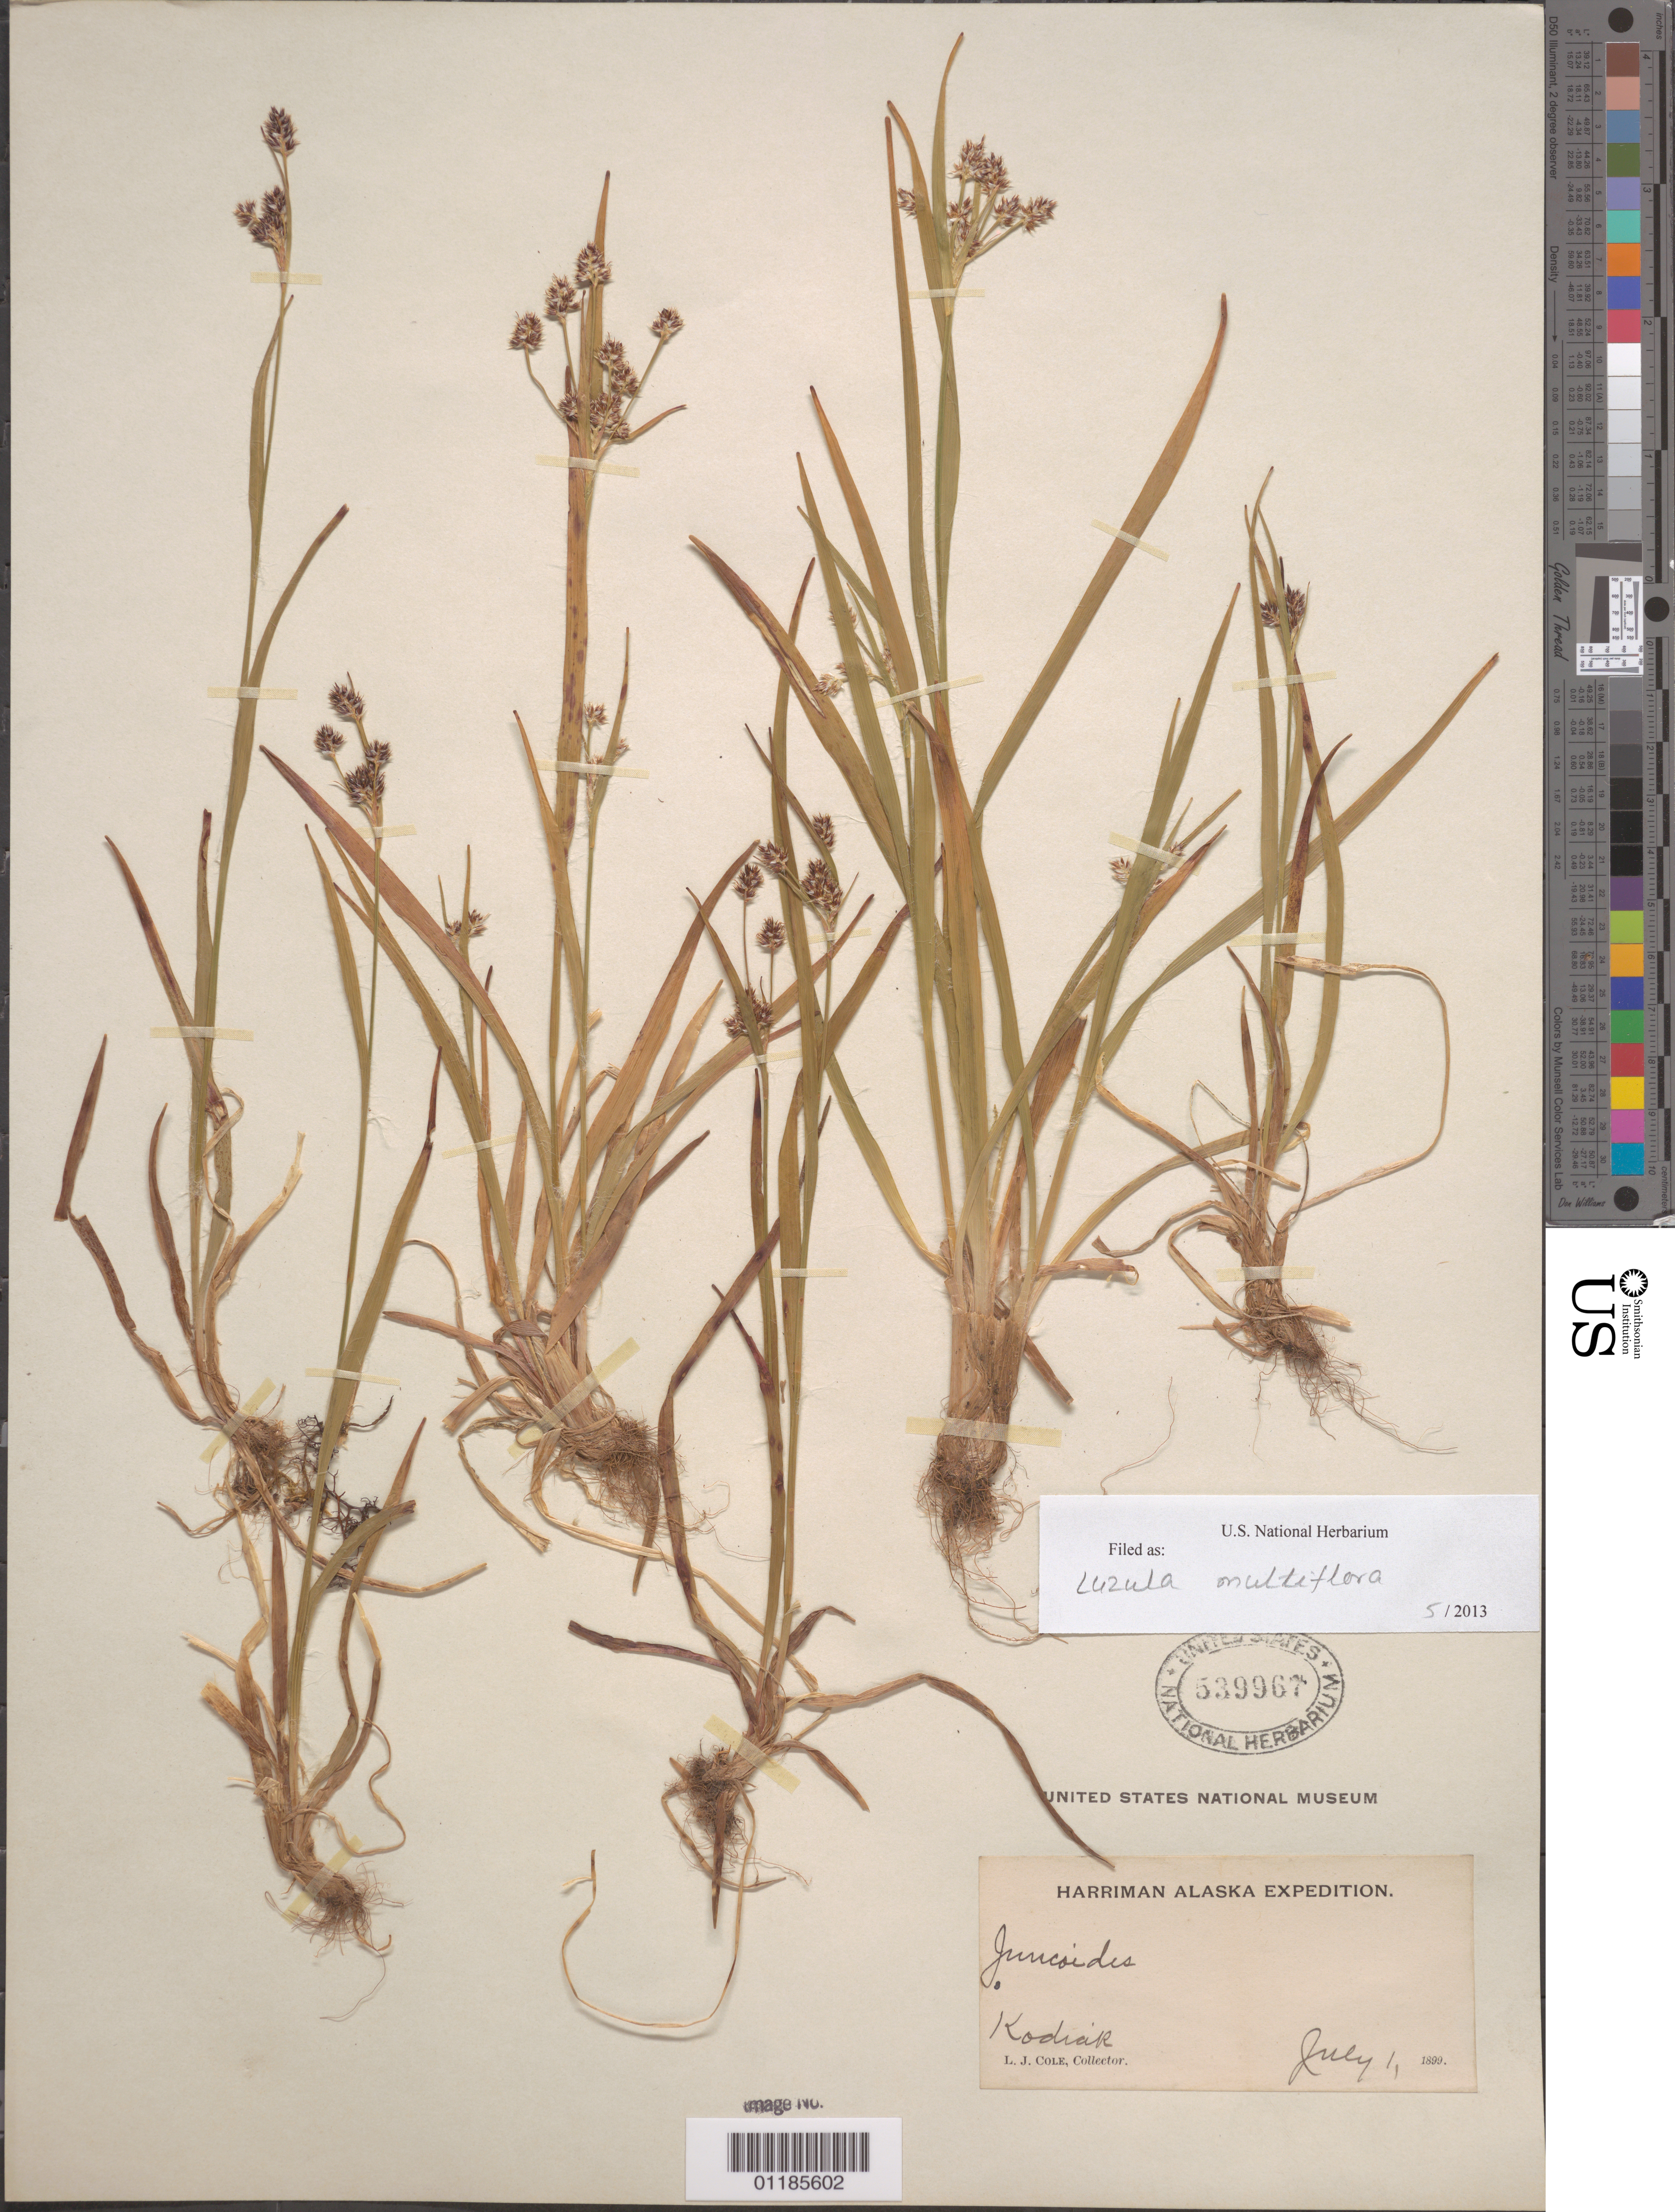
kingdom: Plantae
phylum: Tracheophyta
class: Liliopsida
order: Poales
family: Juncaceae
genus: Luzula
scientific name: Luzula multiflora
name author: (Ehrh.) Lej.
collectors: L. Cole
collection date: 1899-07-01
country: United States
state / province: Alaska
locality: Kadiak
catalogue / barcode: US 539967